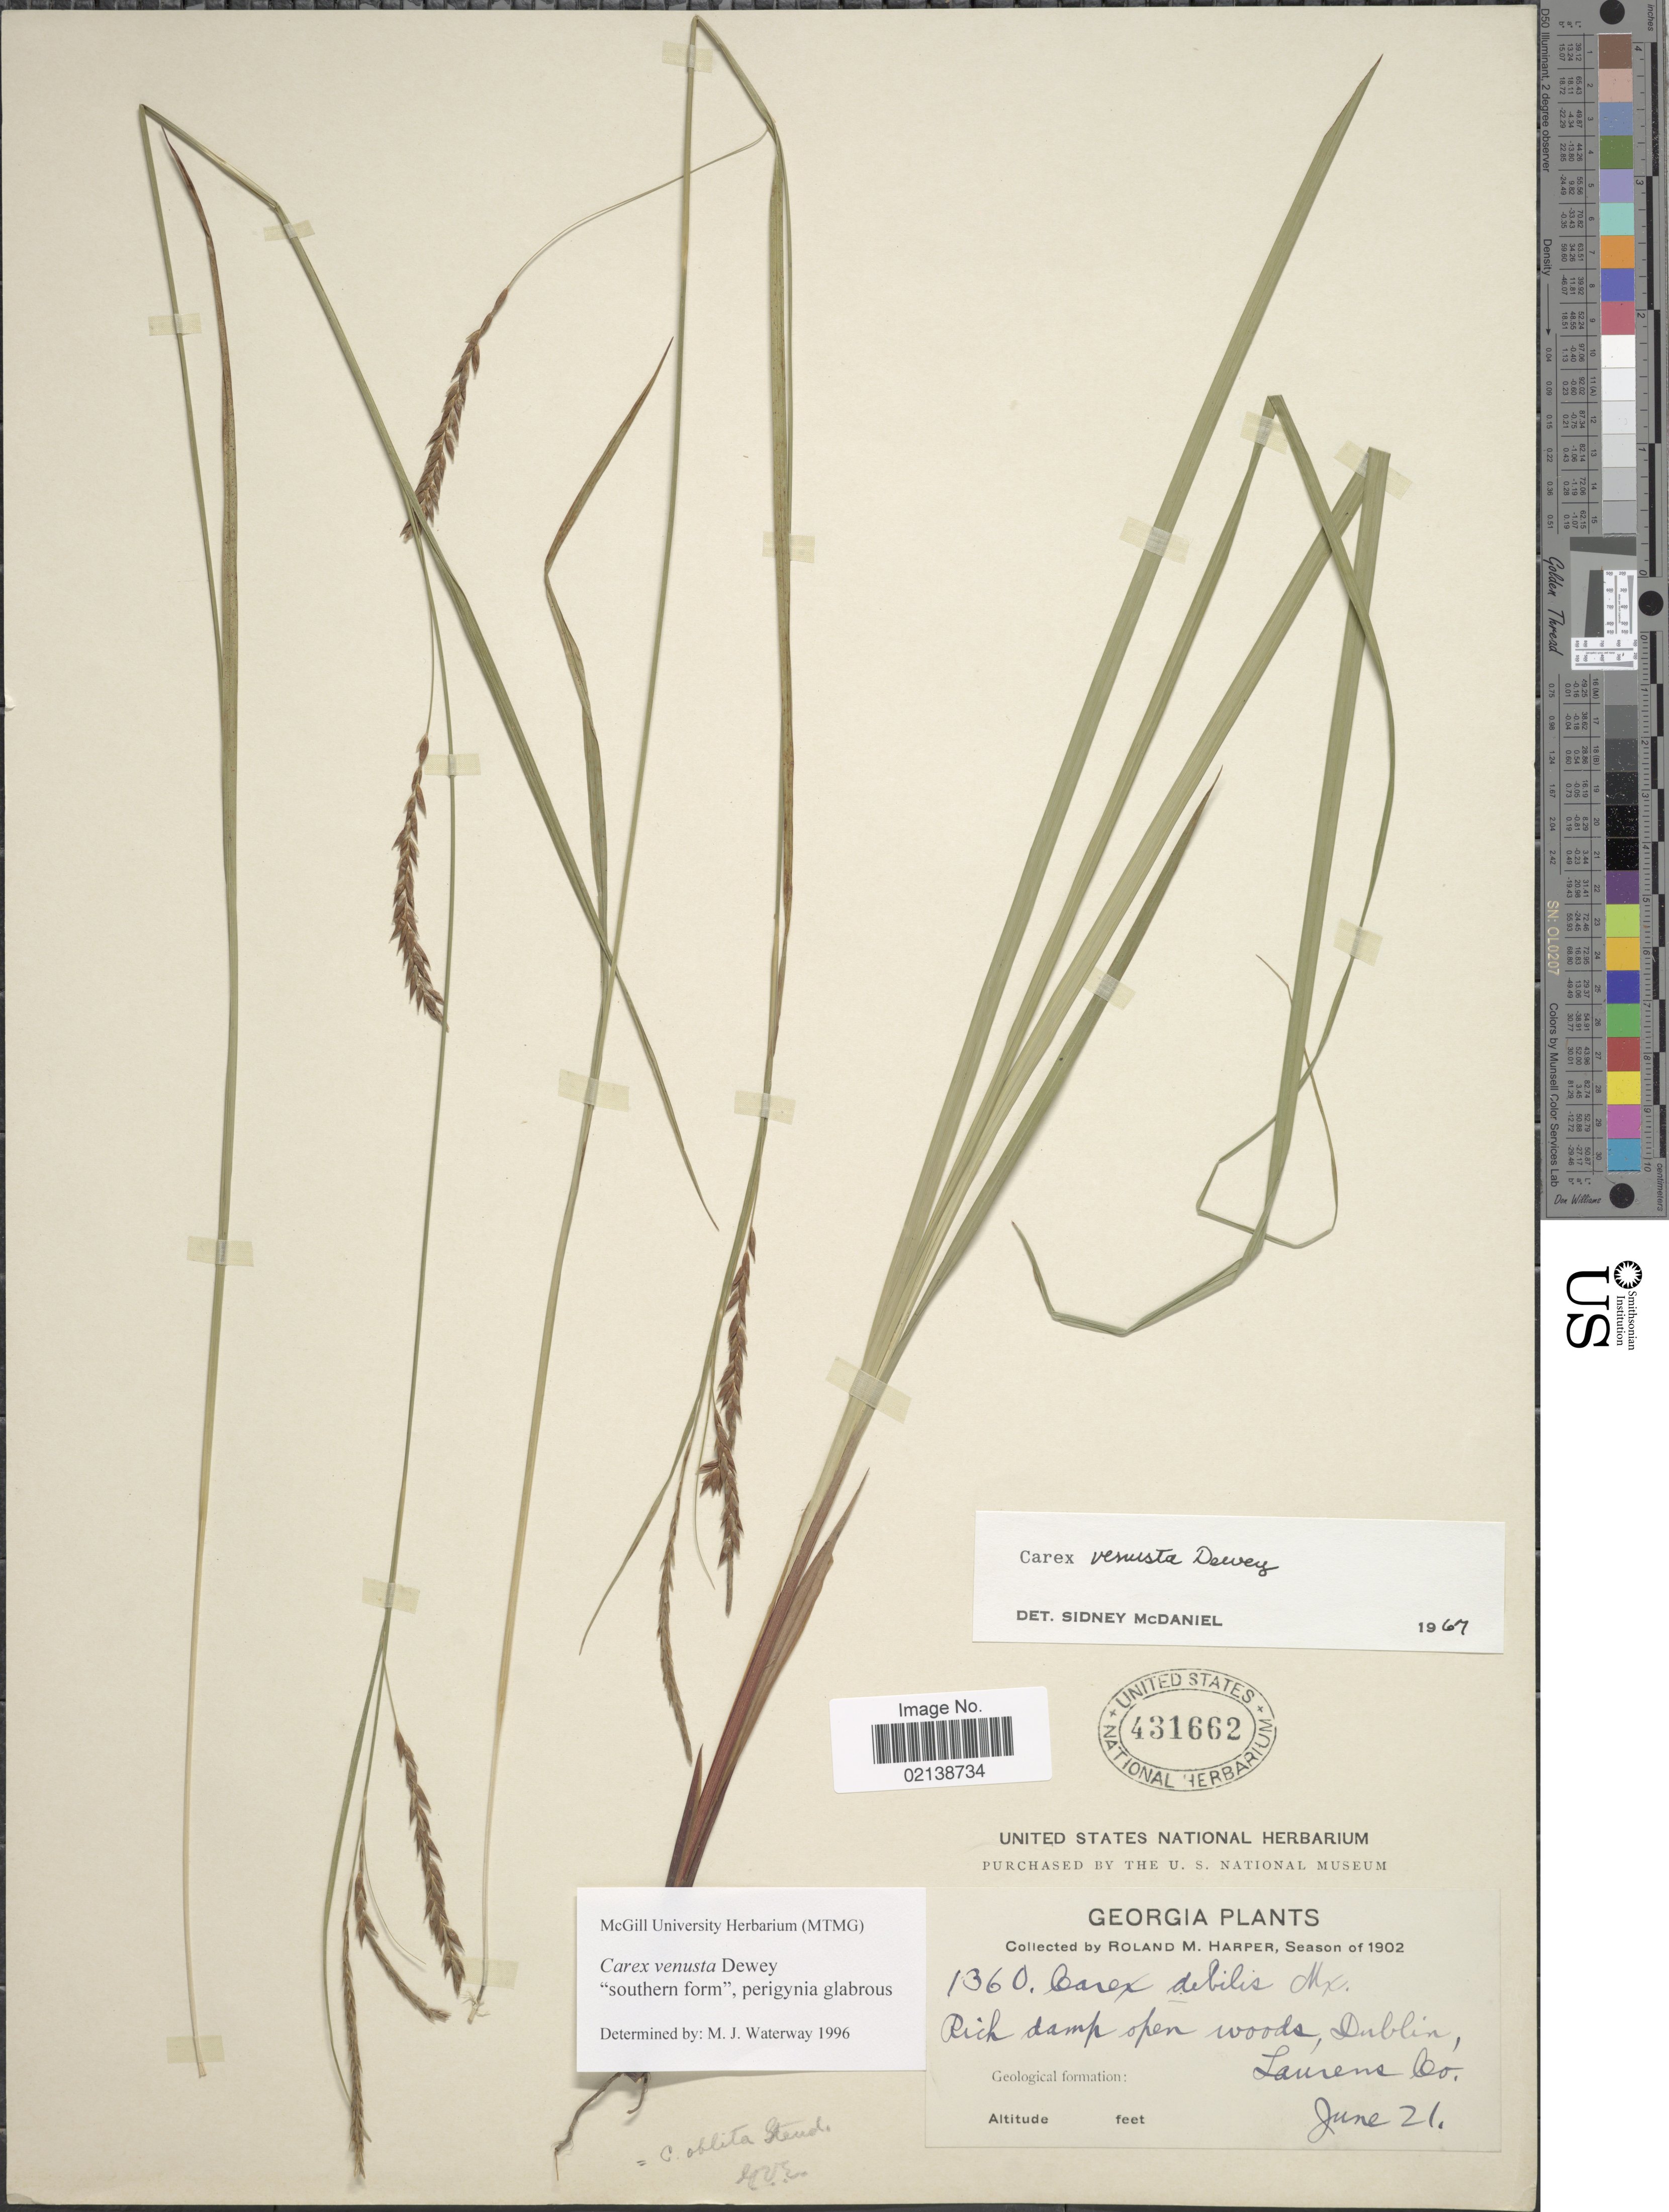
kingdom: Plantae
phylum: Tracheophyta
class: Liliopsida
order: Poales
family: Cyperaceae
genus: Carex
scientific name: Carex venusta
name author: Dewey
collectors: R. M. Harper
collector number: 1360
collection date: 1902-06-21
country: United States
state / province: Georgia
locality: Dublin, Laurens Co.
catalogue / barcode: US 431662